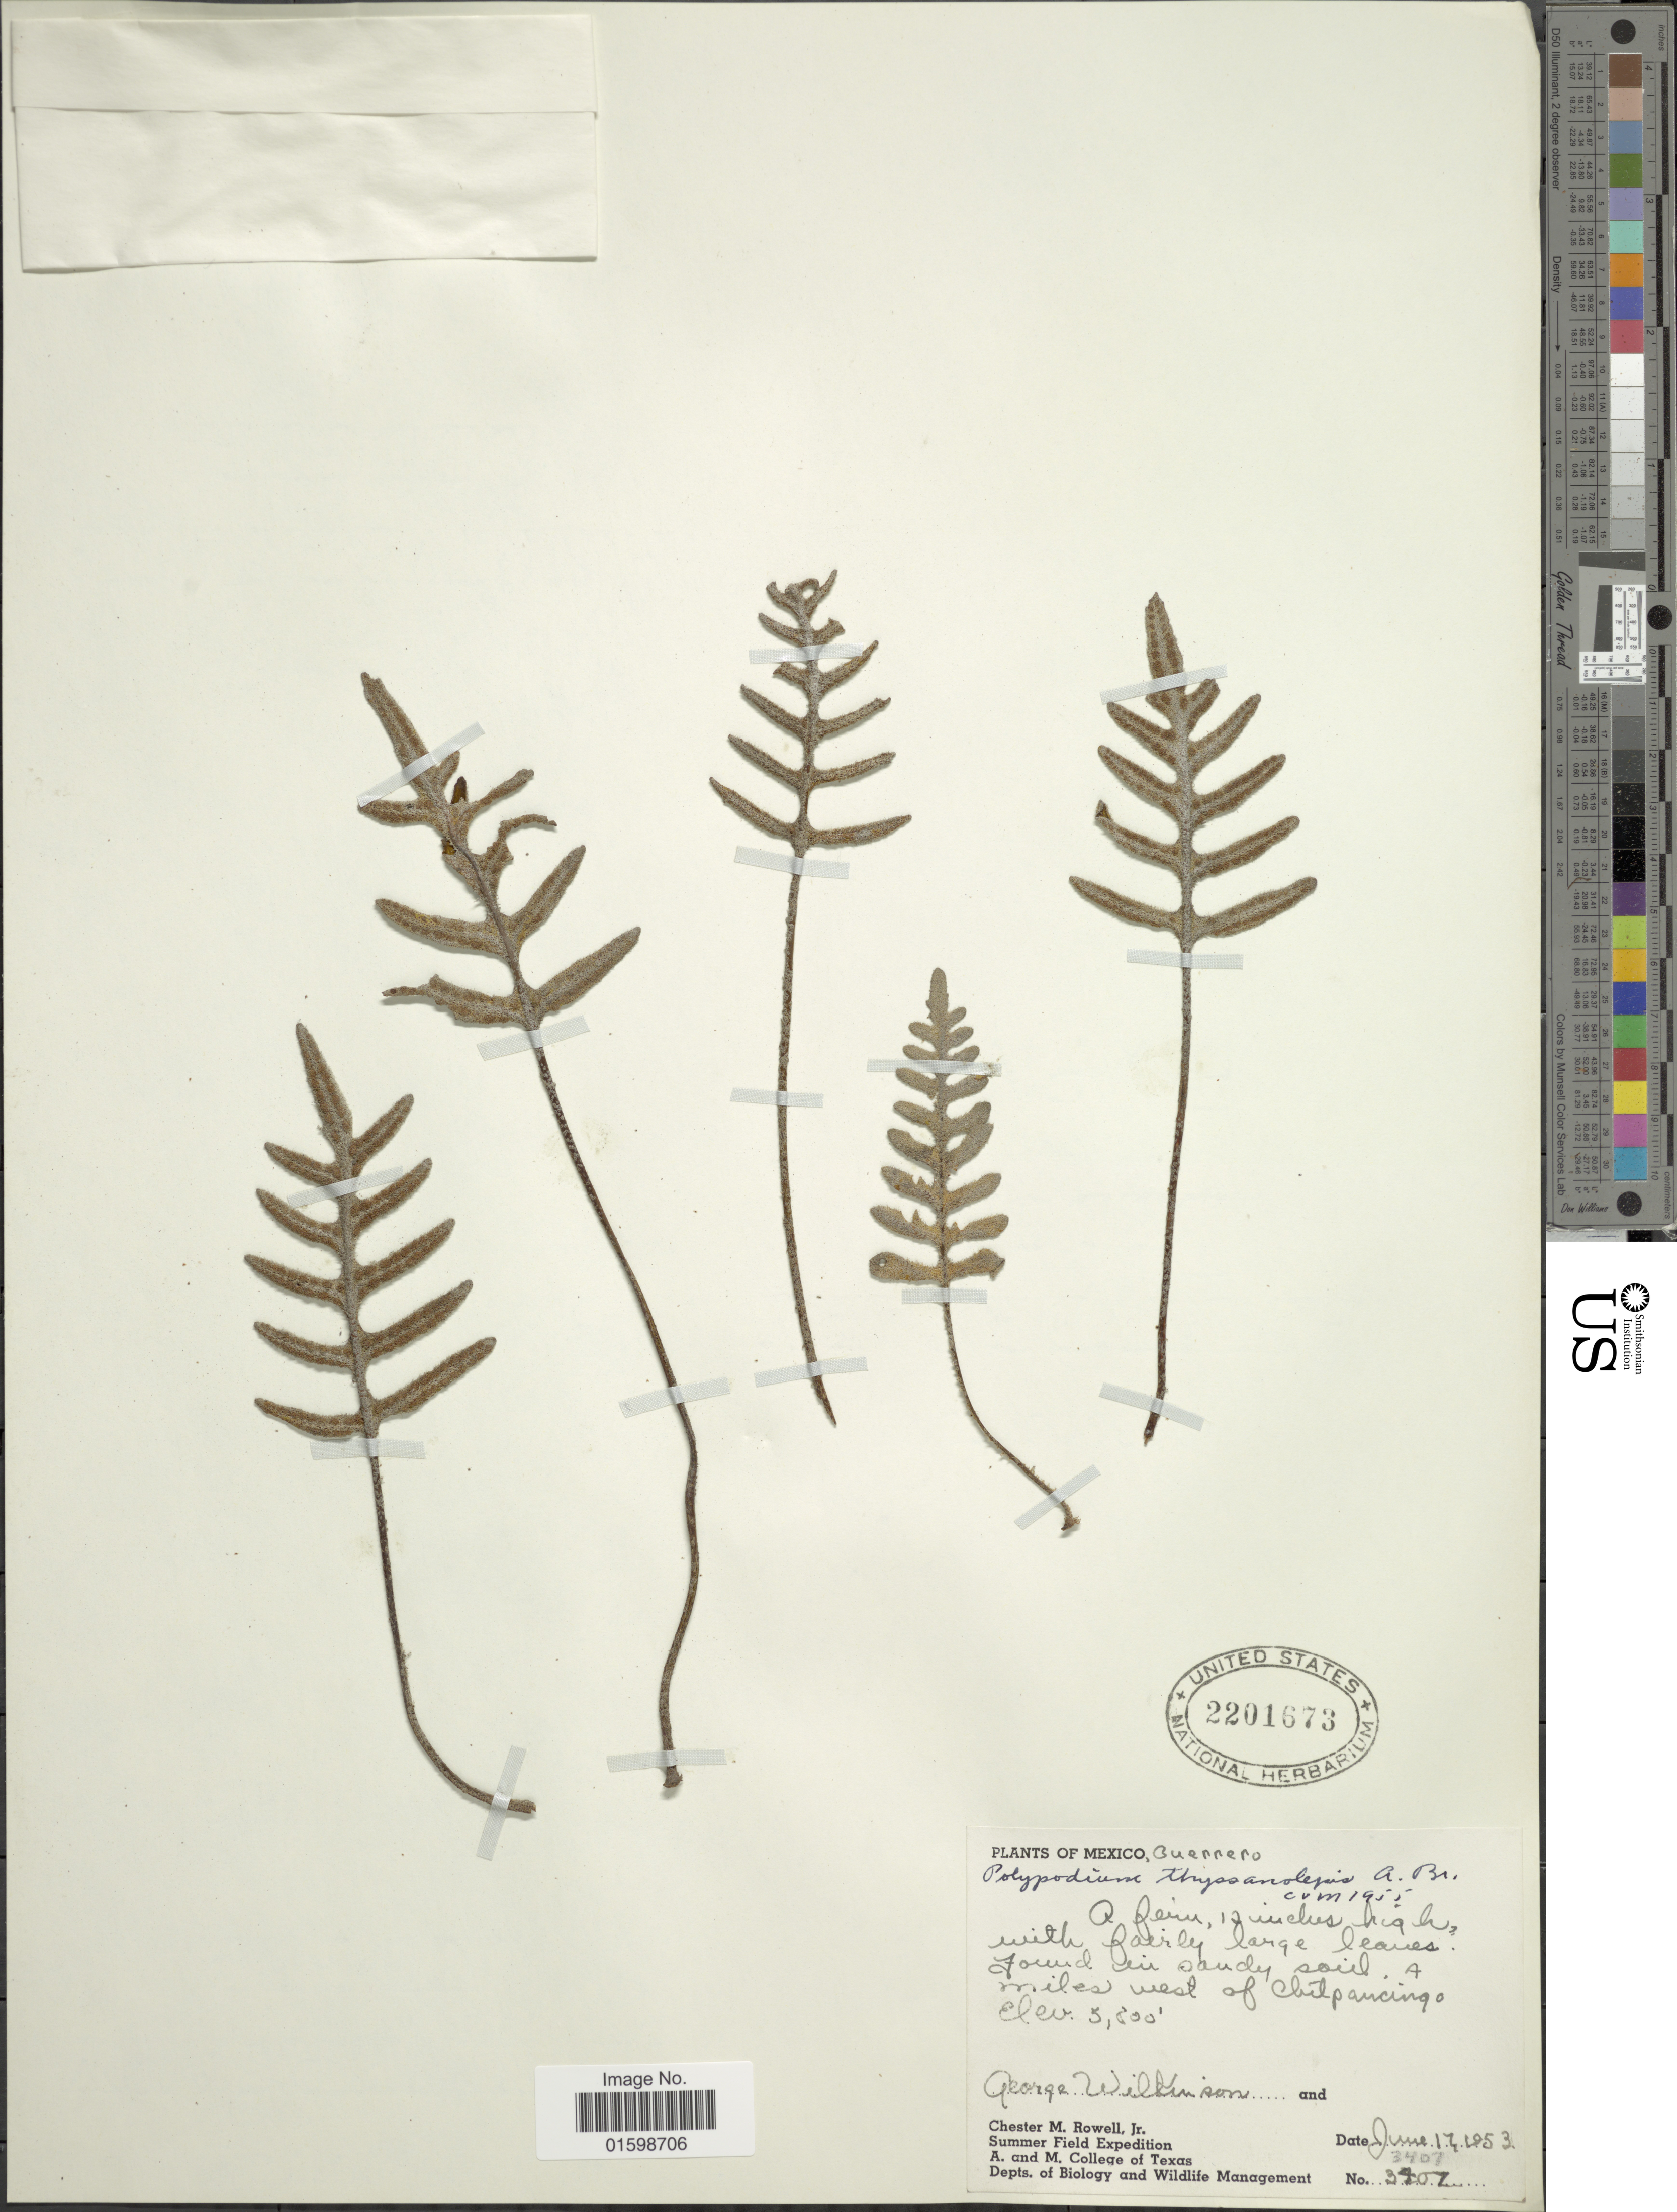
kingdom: Plantae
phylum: Tracheophyta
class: Polypodiopsida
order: Polypodiales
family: Polypodiaceae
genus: Pleopeltis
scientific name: Pleopeltis thyssanolepis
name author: (A. Braun ex Klotzsch) E.G. Andrews & Windham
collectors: G. Wilkinson & C. M. Rowell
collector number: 3407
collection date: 1953-06-17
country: Mexico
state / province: Guerrero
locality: Found in sandy soil, 4 miles west of Chilpancingo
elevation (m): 1097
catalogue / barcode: US 2201673